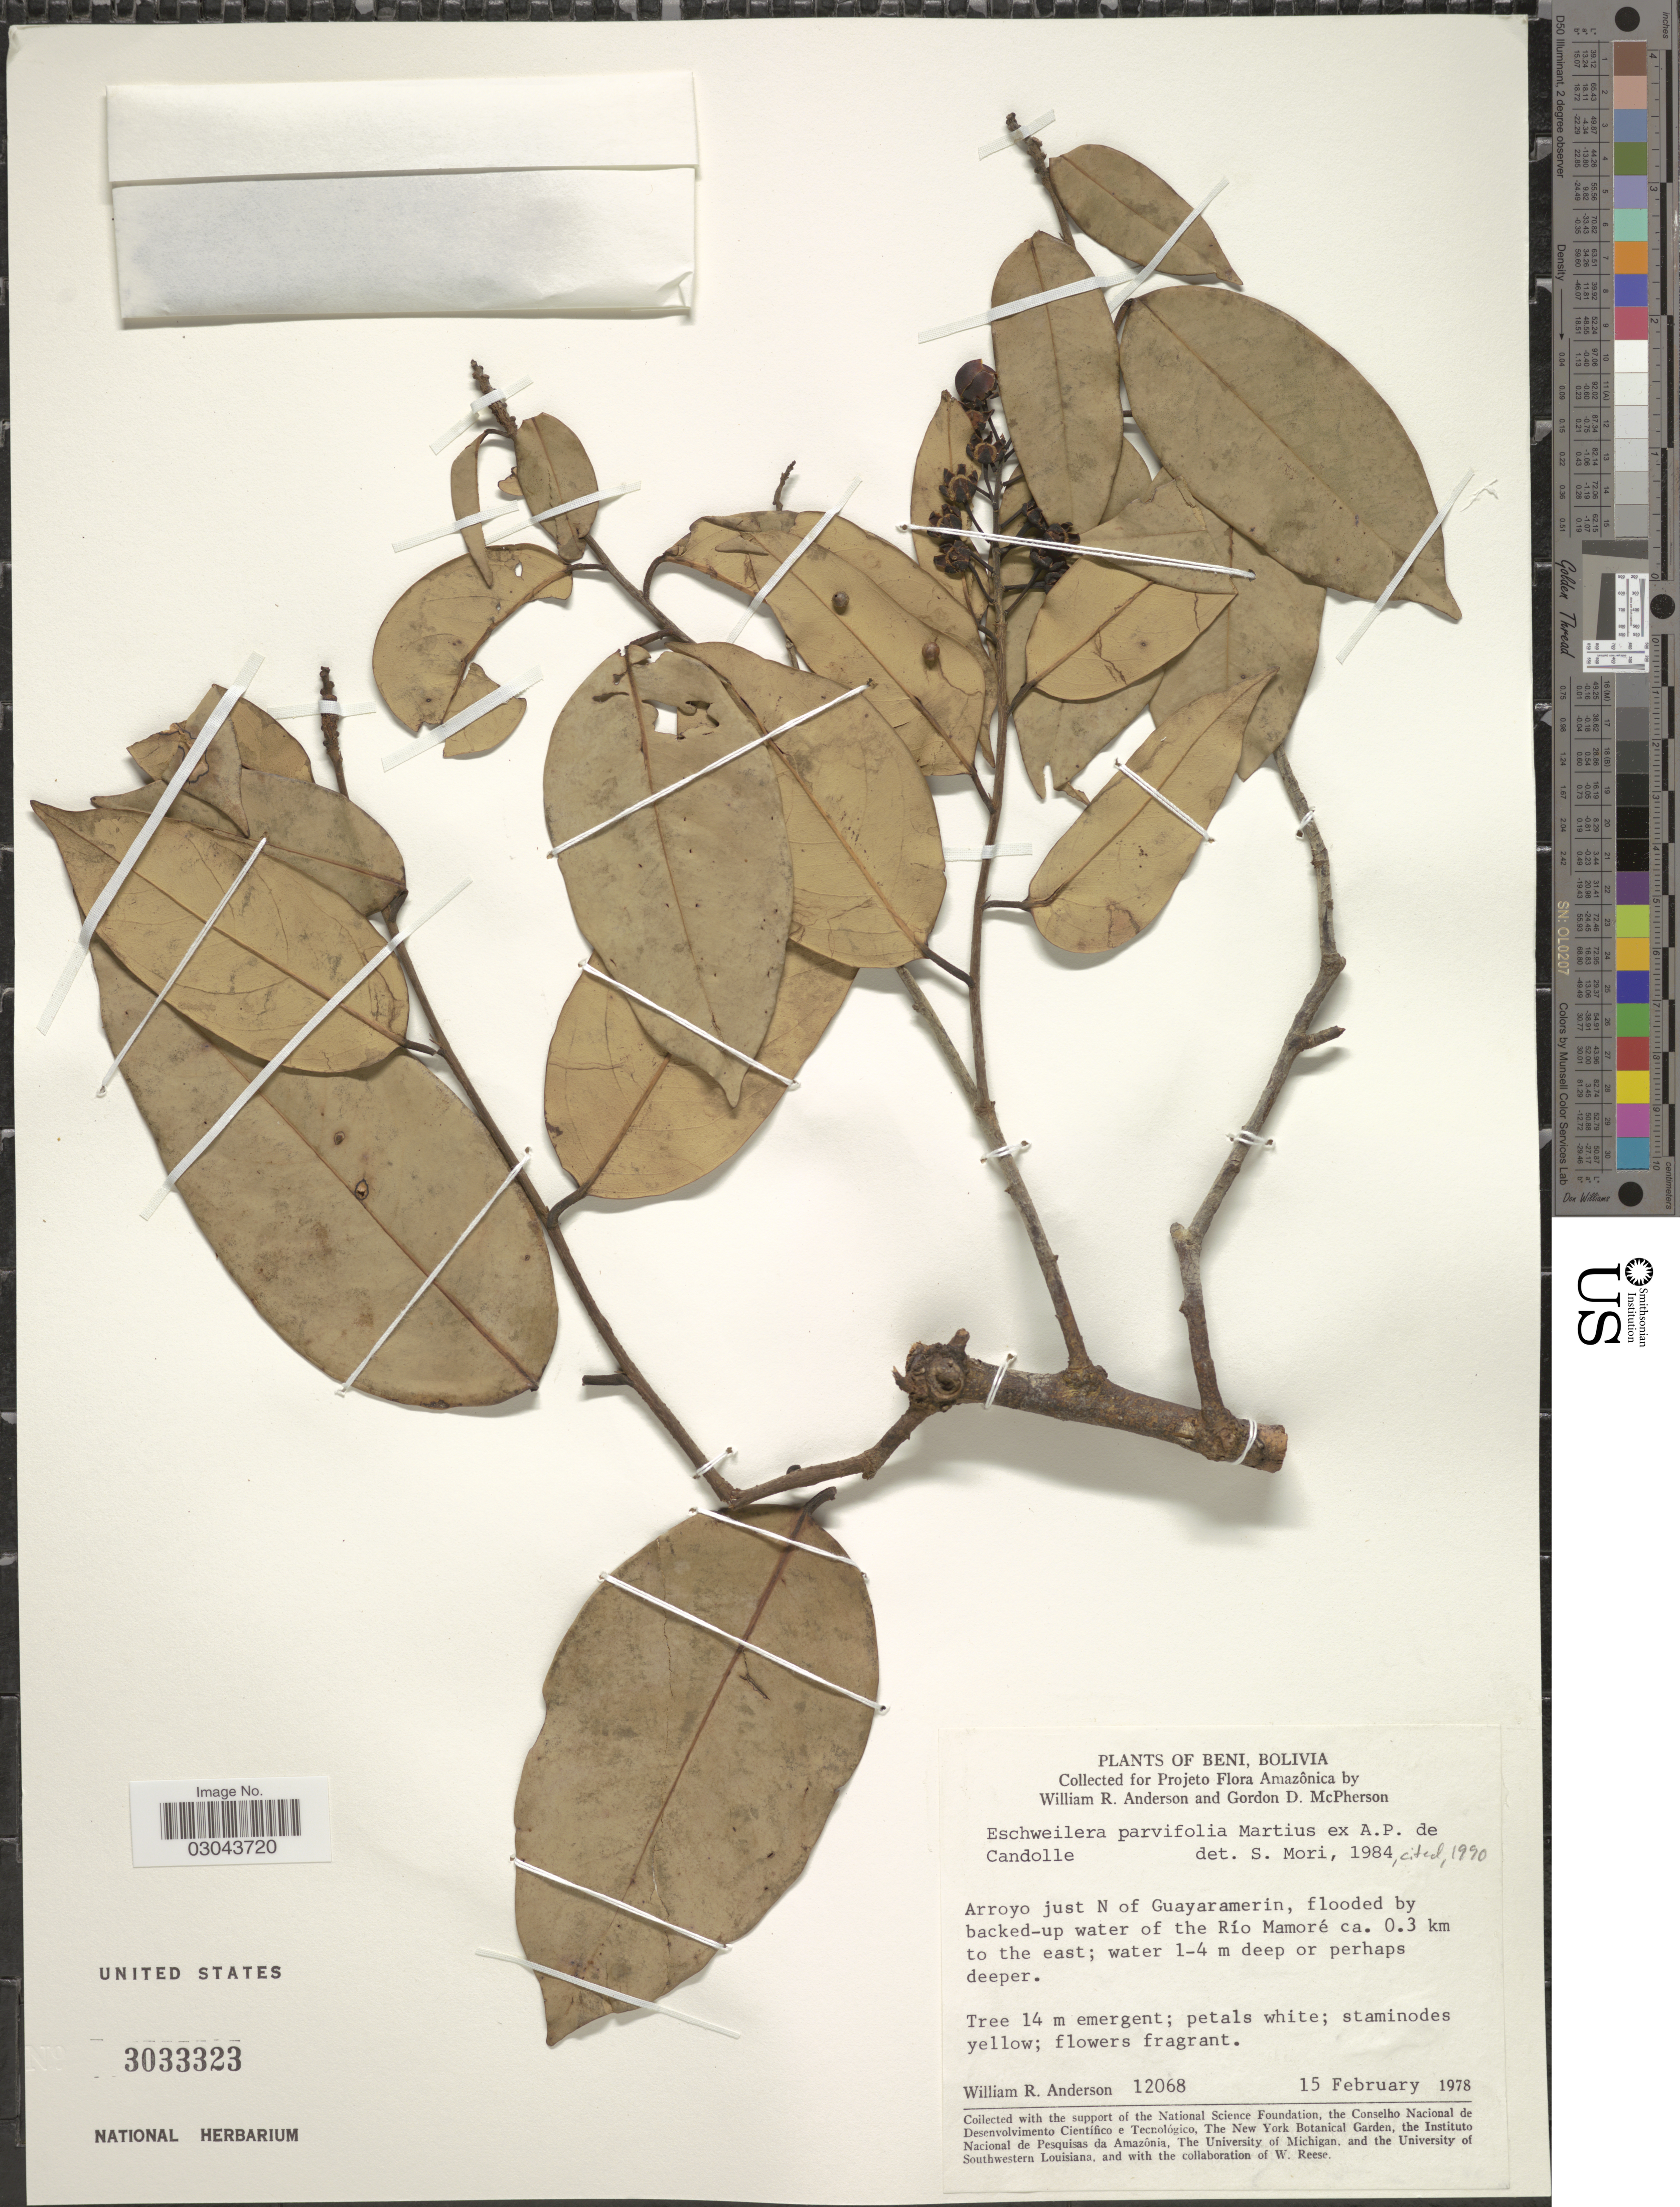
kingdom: Plantae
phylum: Tracheophyta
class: Magnoliopsida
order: Ericales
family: Lecythidaceae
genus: Eschweilera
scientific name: Eschweilera parviflora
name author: (Aubl.) Miers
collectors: W. R. Anderson & G. D. McPherson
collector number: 12068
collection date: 1978-02-15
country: Bolivia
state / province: Beni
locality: Arroyo just N of Guayaramerin, flooded by backed-up water of the Río Mamoré ca. 0.3 km to the east.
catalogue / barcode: US 3033323